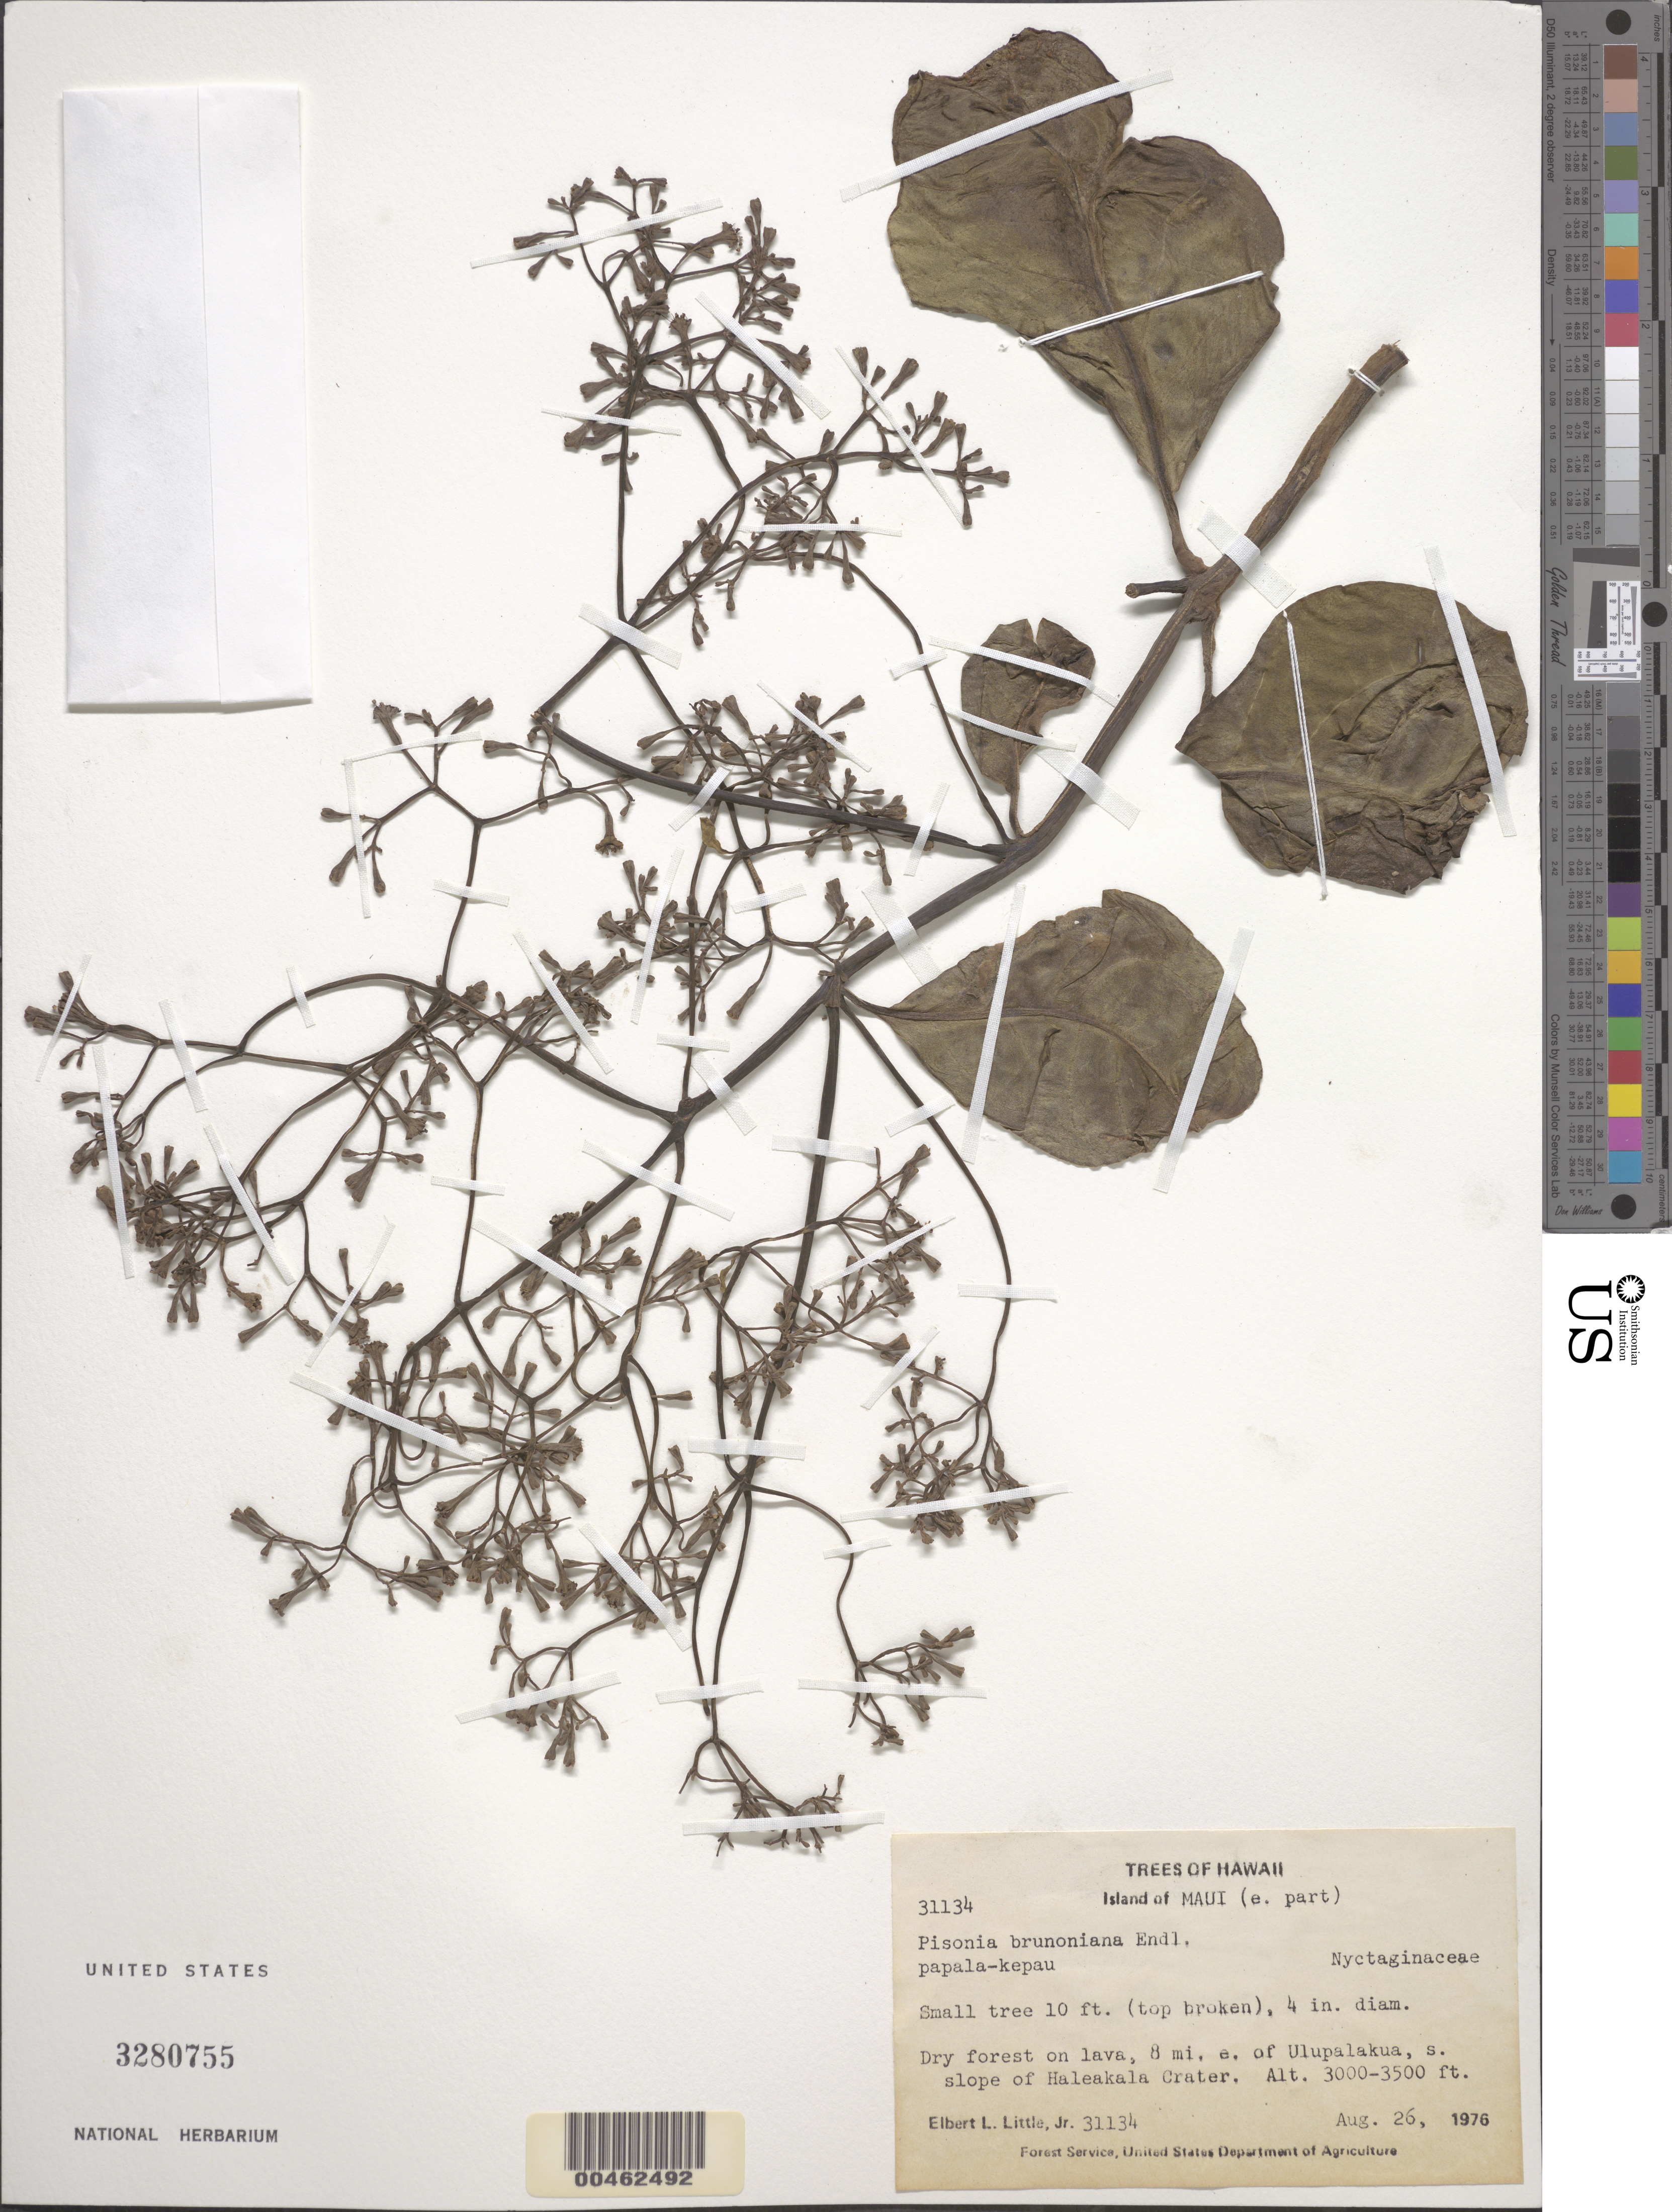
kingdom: Plantae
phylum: Tracheophyta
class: Magnoliopsida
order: Caryophyllales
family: Nyctaginaceae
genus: Ceodes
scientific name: Ceodes brunoniana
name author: (Endl.) Skottsb.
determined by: Wagner, W. L., (BOT), Smithsonian Institution - National Museum of Natural History (UNITED STATES)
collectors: E. L. Little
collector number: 31134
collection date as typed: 26 Aug 1976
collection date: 1976-08-26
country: United States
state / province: Hawaii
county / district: Maui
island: Maui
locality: E part of Maui, 8 mi E of Ulupalakua, S slope of Haleakala Crater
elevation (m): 914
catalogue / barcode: US 3280755